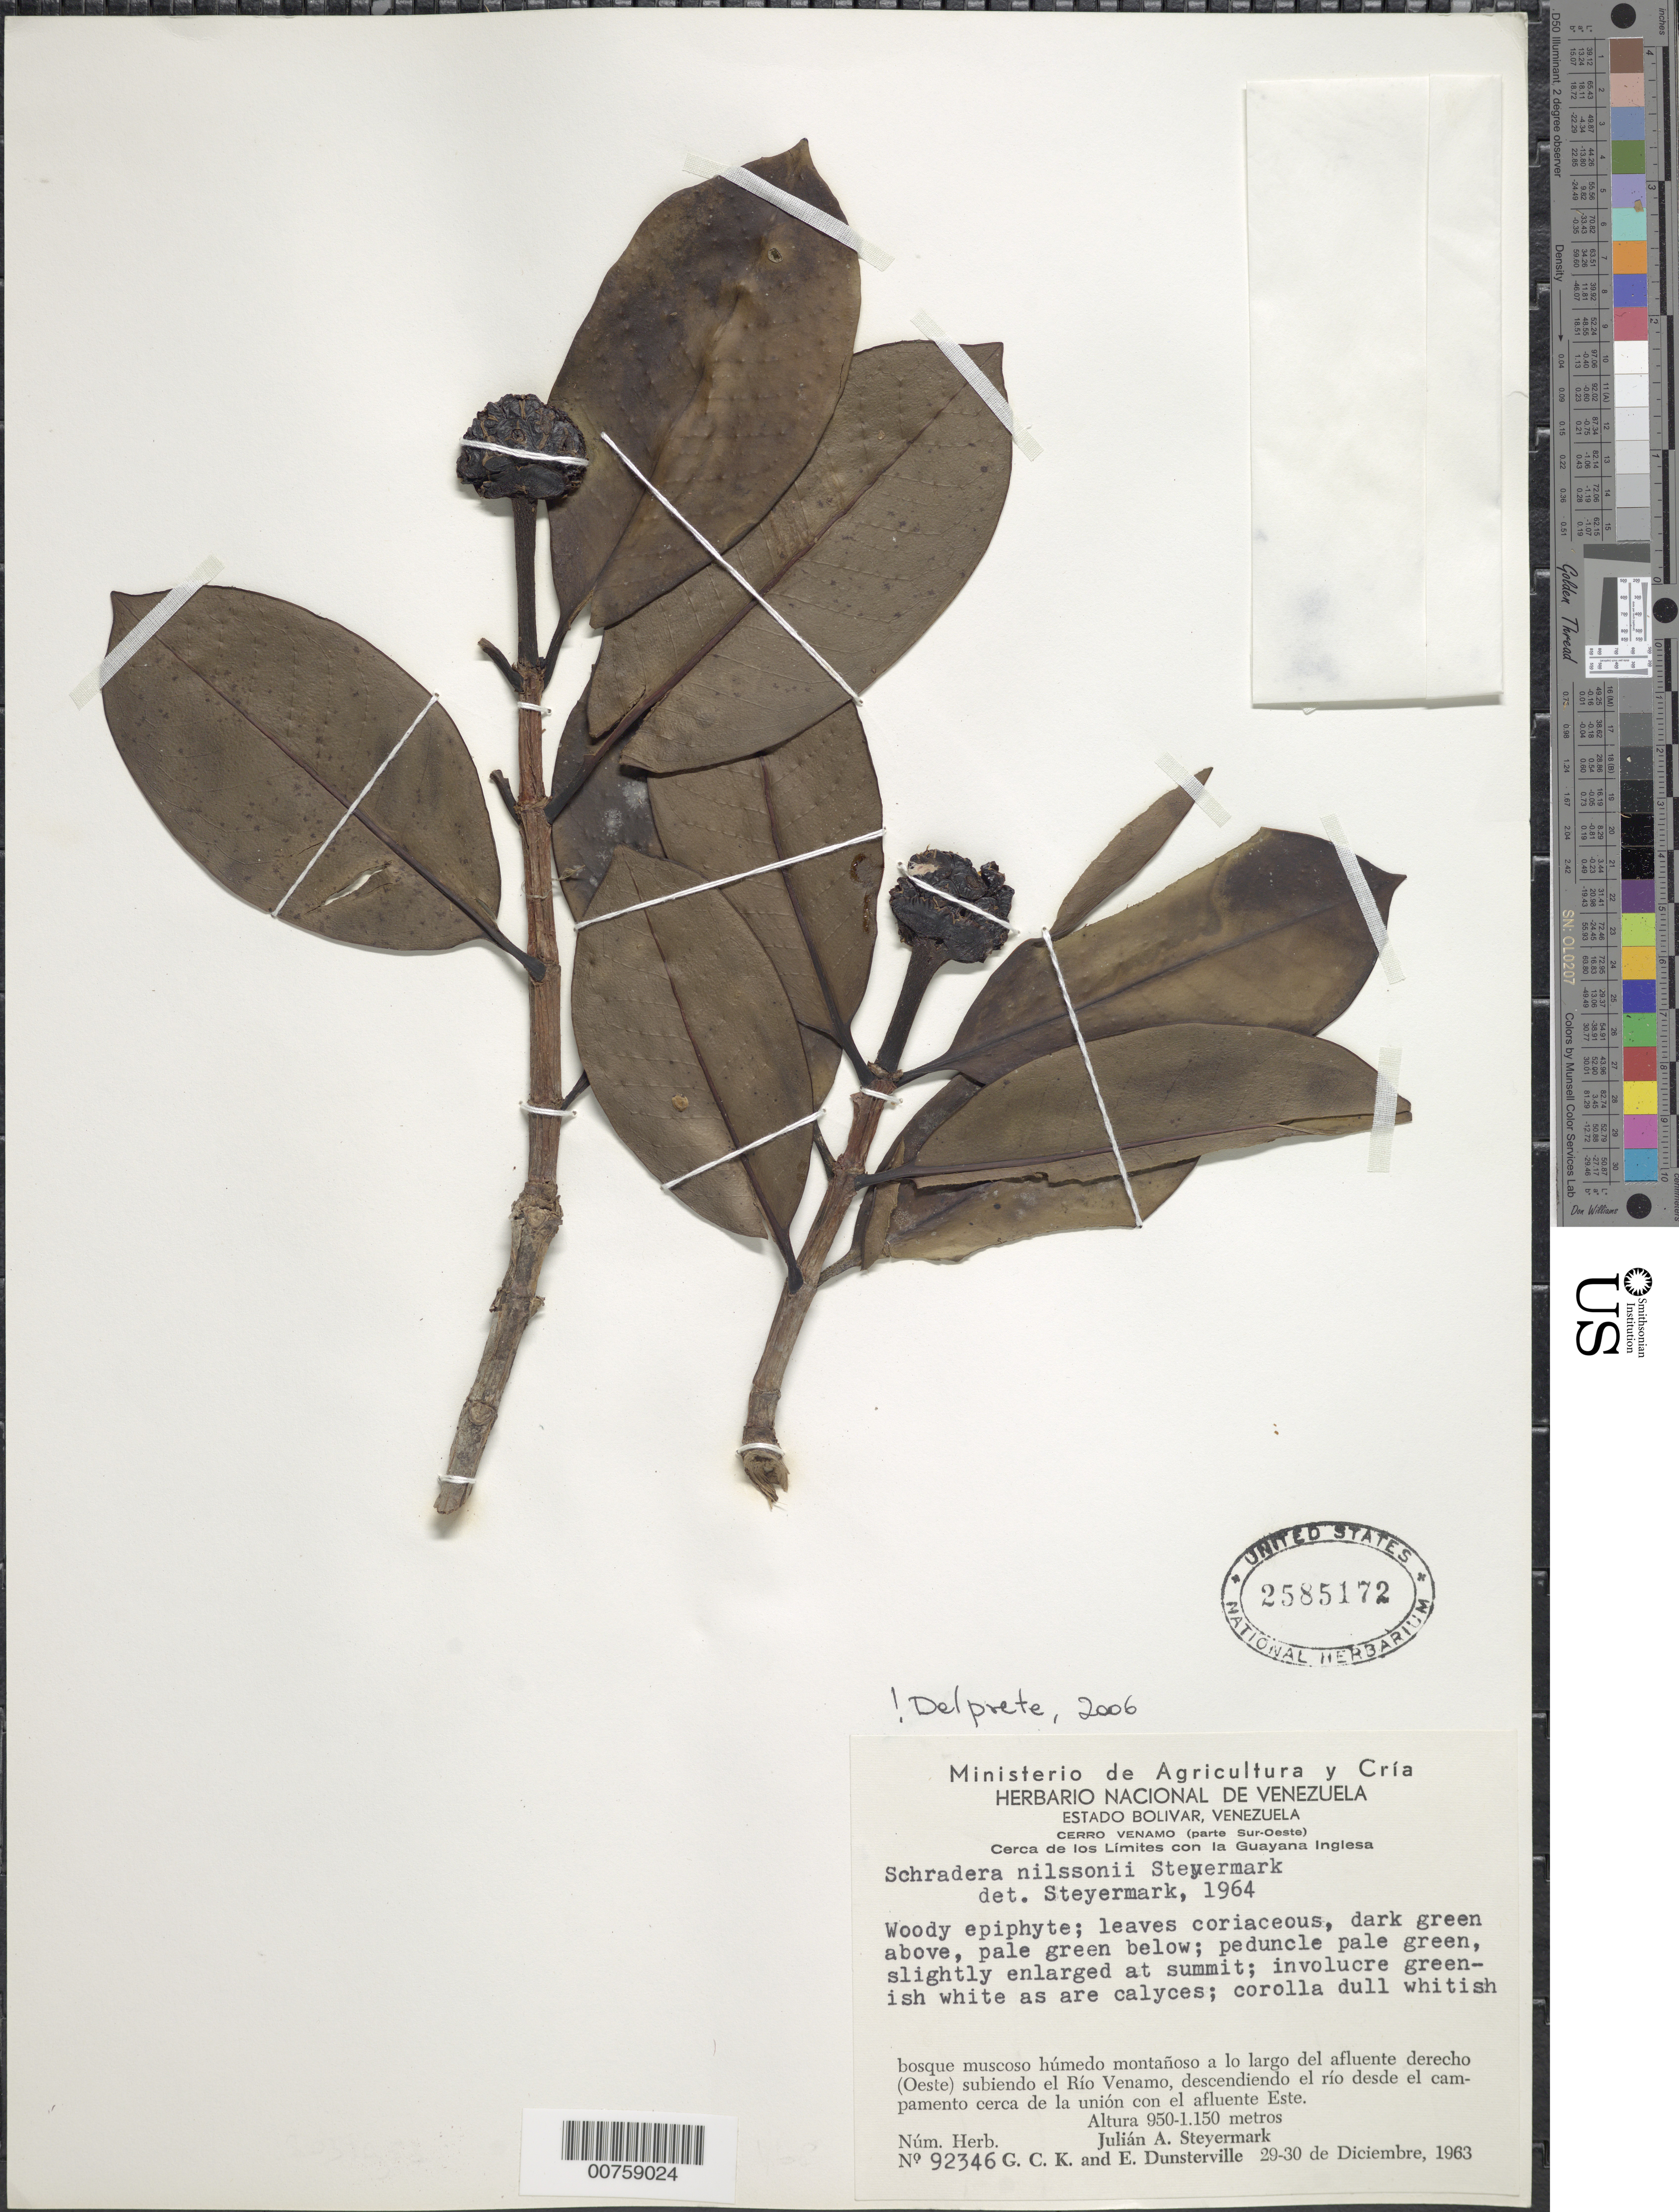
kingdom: Plantae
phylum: Tracheophyta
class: Magnoliopsida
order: Gentianales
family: Rubiaceae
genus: Schradera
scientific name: Schradera nilssonii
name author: Steyerm.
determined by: Delprete, P. G., Herb. de Guyane Cay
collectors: J. Steyermark, G. C. K. Dunsterville & E. Dunsterville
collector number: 92346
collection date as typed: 29-Dec-63 to 30-Dec-63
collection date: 1963-12-29/1963-12-30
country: Venezuela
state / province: Bolívar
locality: Cerro Venamo, Río Venamo, cerca de los limites con Guayana Inglesa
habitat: Bosque muscoso húmedo montañoso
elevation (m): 950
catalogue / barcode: US 2585172